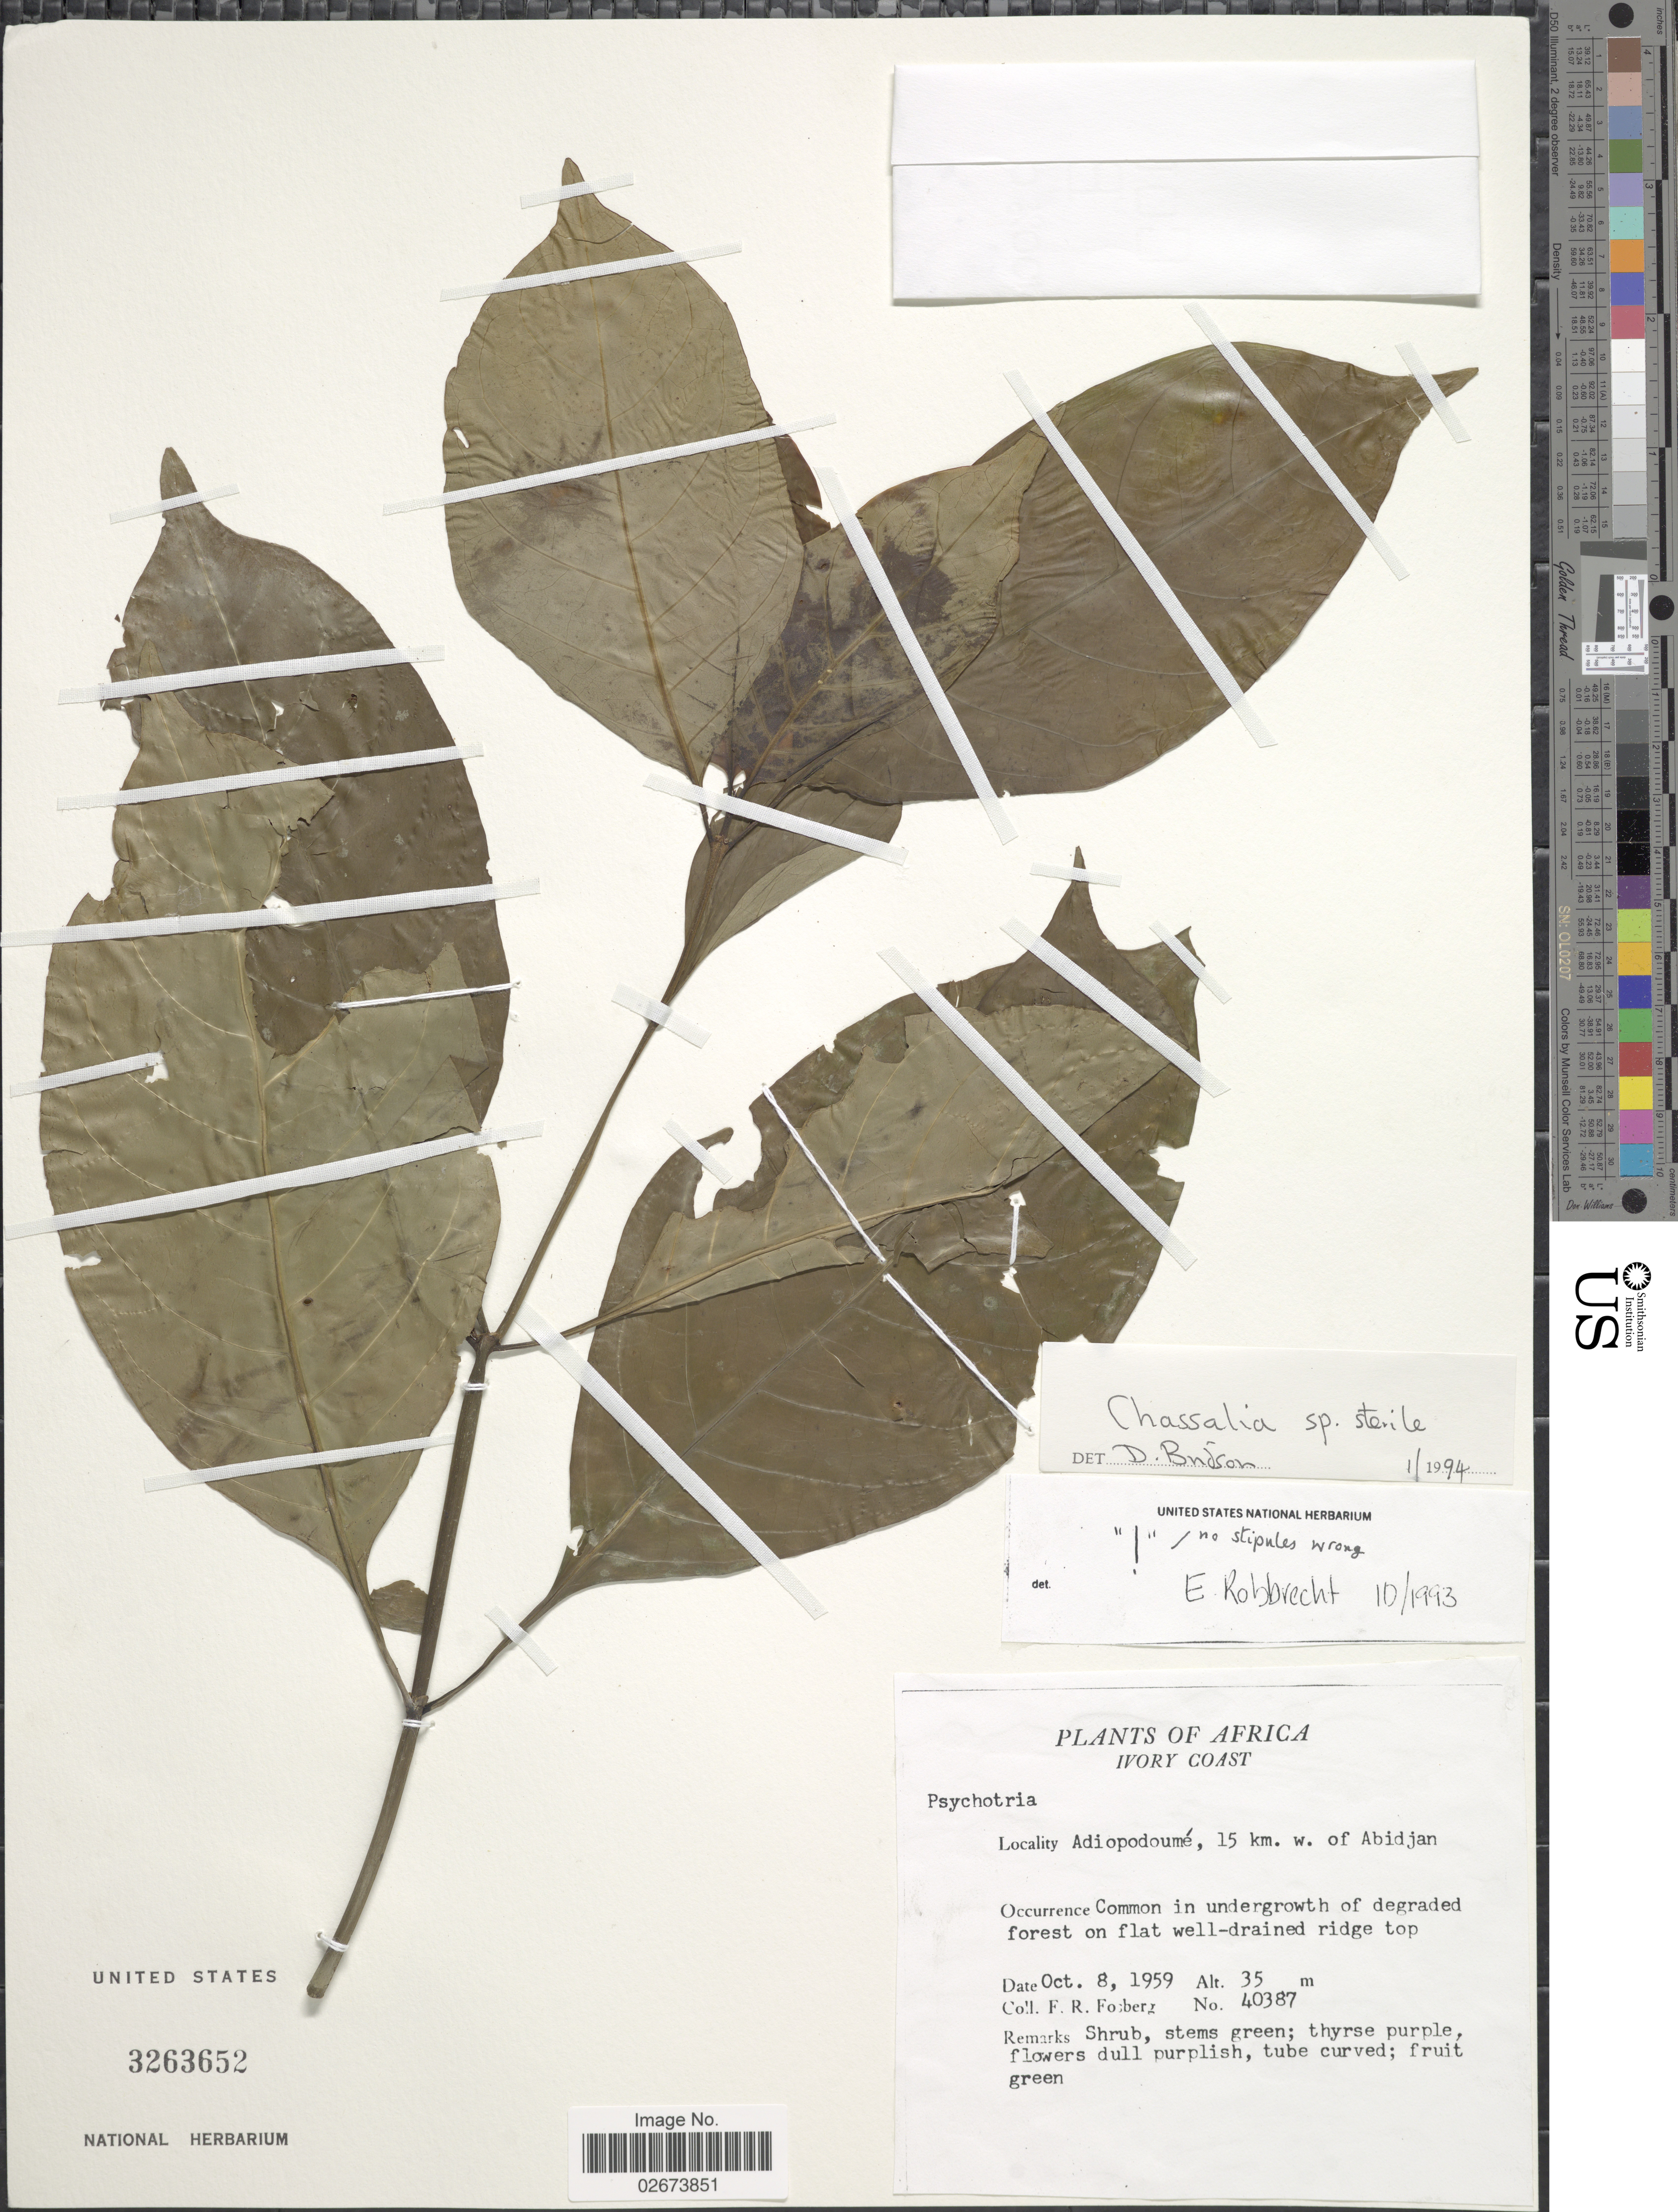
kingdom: Plantae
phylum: Tracheophyta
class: Magnoliopsida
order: Gentianales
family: Rubiaceae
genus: Chassalia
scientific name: Chassalia sp.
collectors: F. R. Fosberg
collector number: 40387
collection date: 1959-10-08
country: Ivory Coast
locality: Adiopodoume, 15 km. w. of Abidjan, on flat well-drained ridge top.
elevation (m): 35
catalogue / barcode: US 3263652